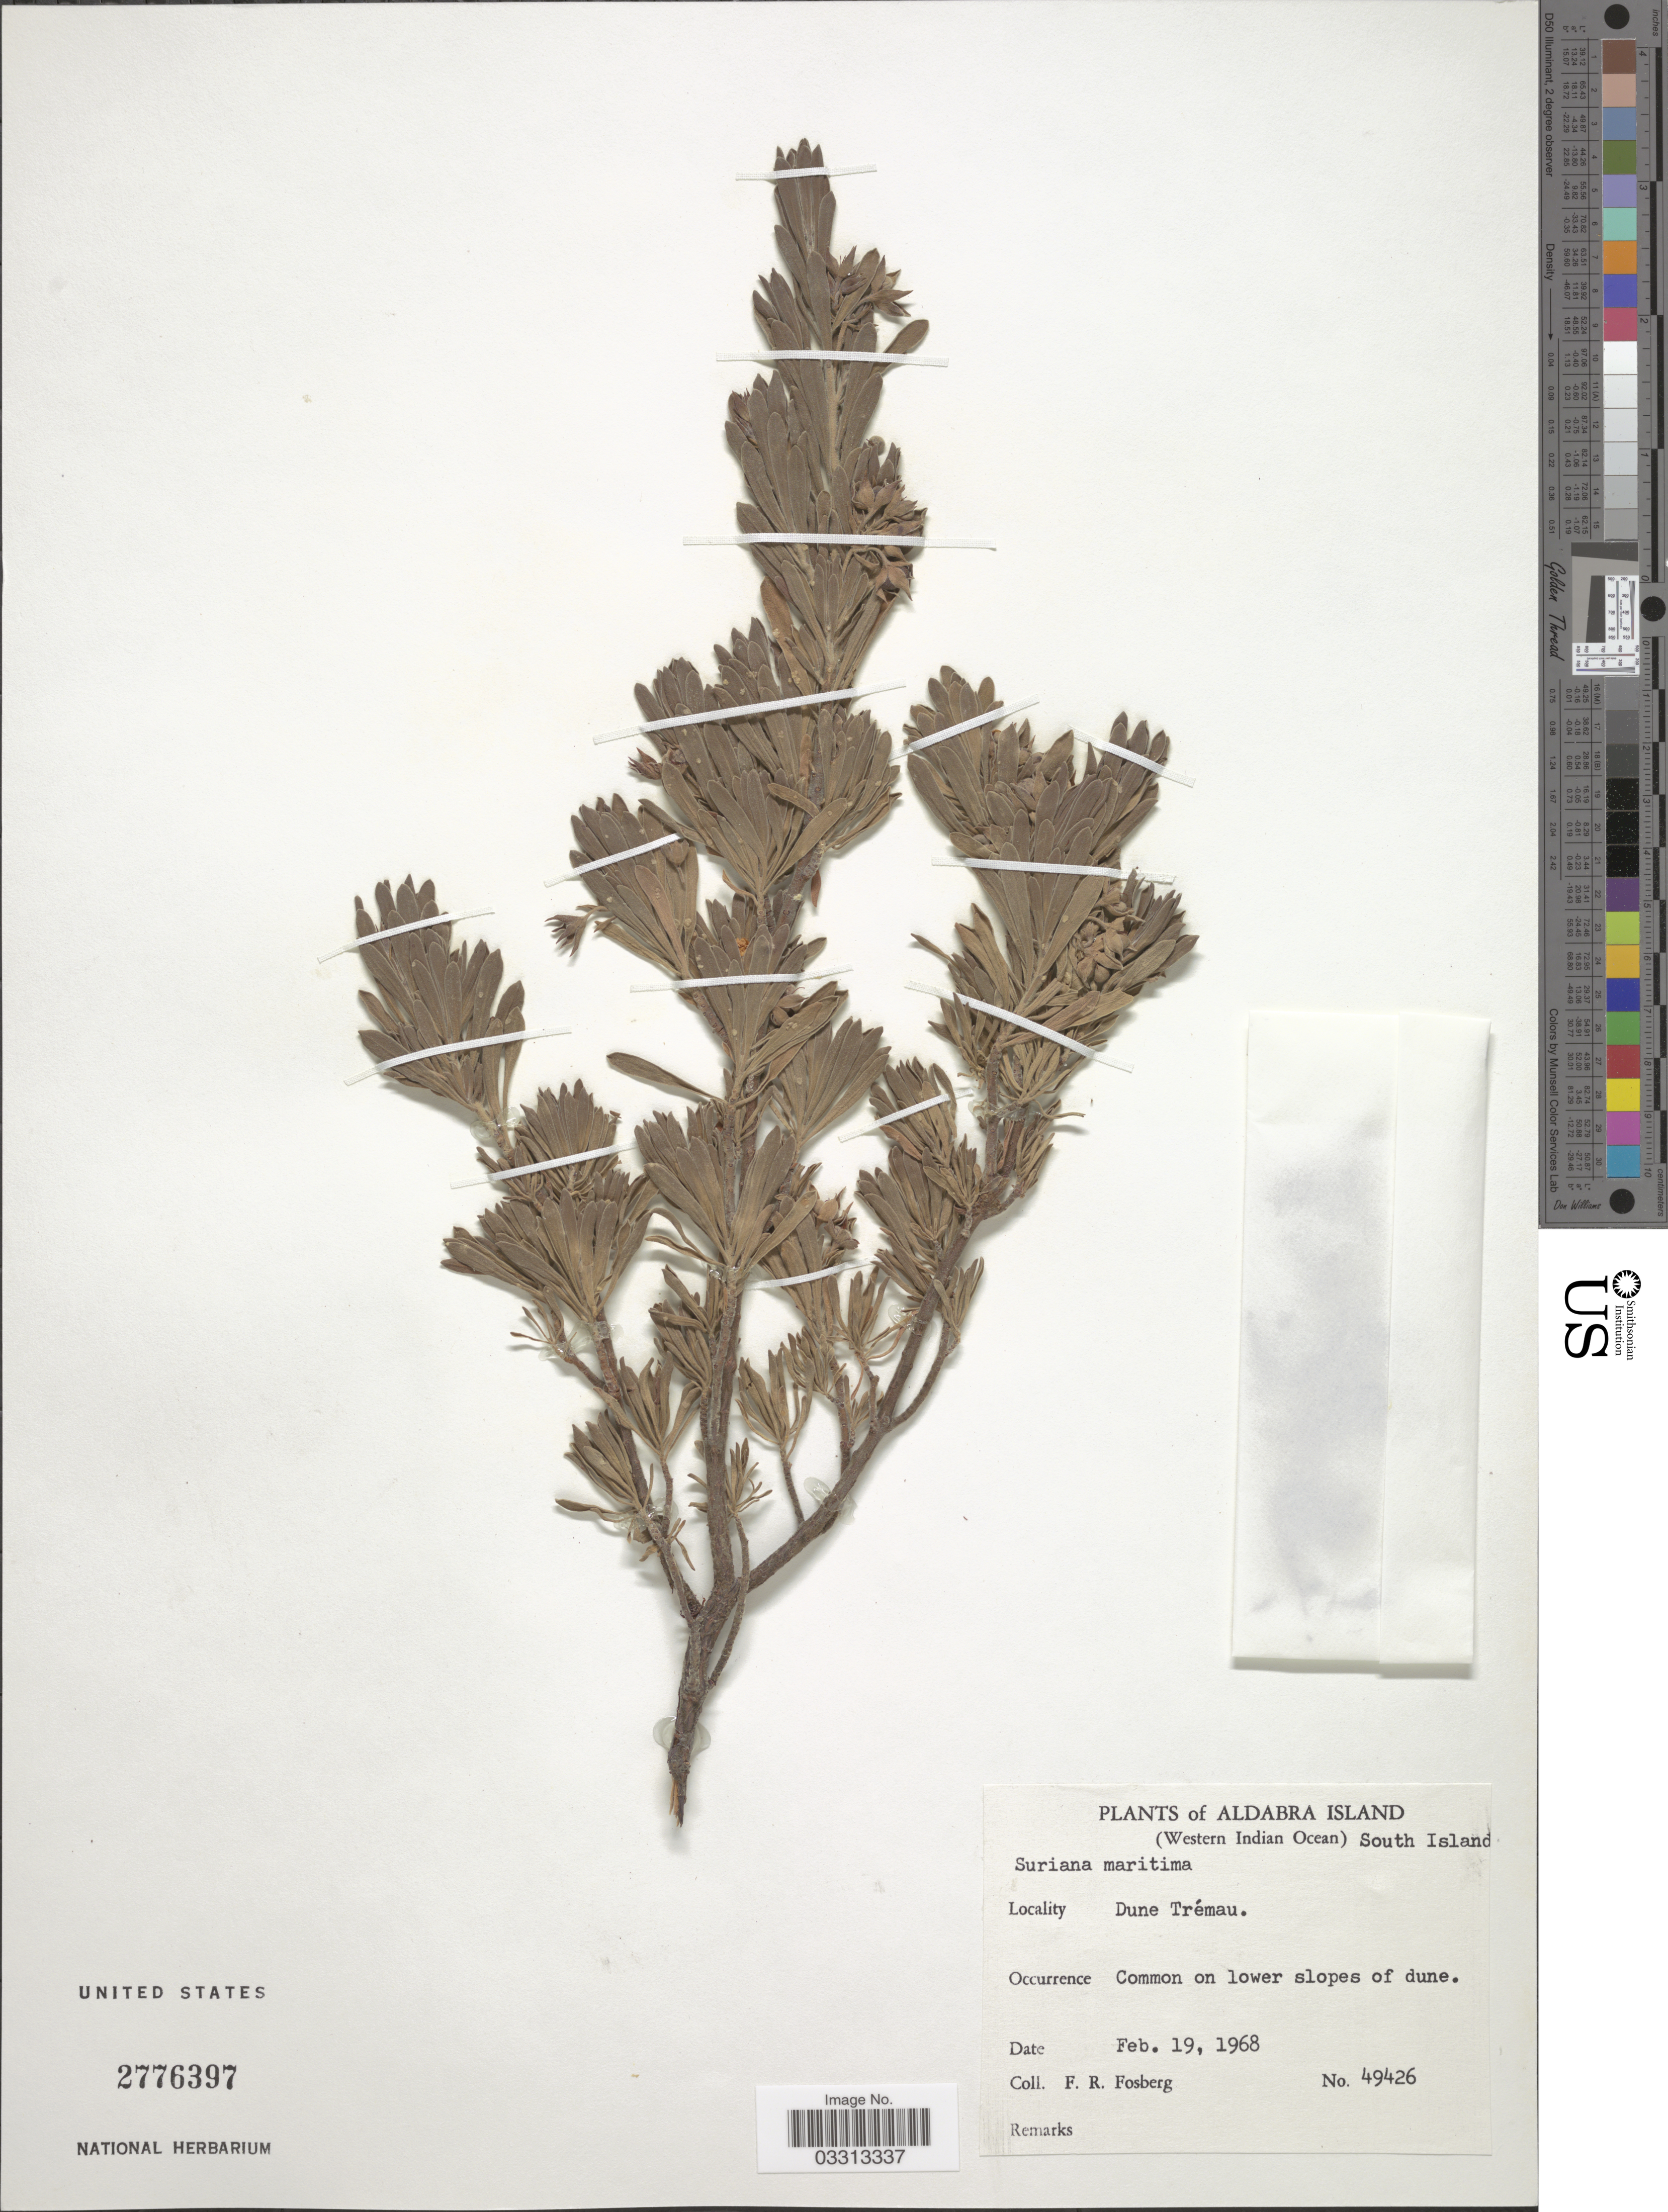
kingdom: Plantae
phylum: Tracheophyta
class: Magnoliopsida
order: Fabales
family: Surianaceae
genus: Suriana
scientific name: Suriana maritima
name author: L.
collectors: F. R. Fosberg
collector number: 49426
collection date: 1968-02-19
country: Seychelles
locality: Aldabra Island. (Western Indian Ocean) South Island. Dune Trémau.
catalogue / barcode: US 2776397